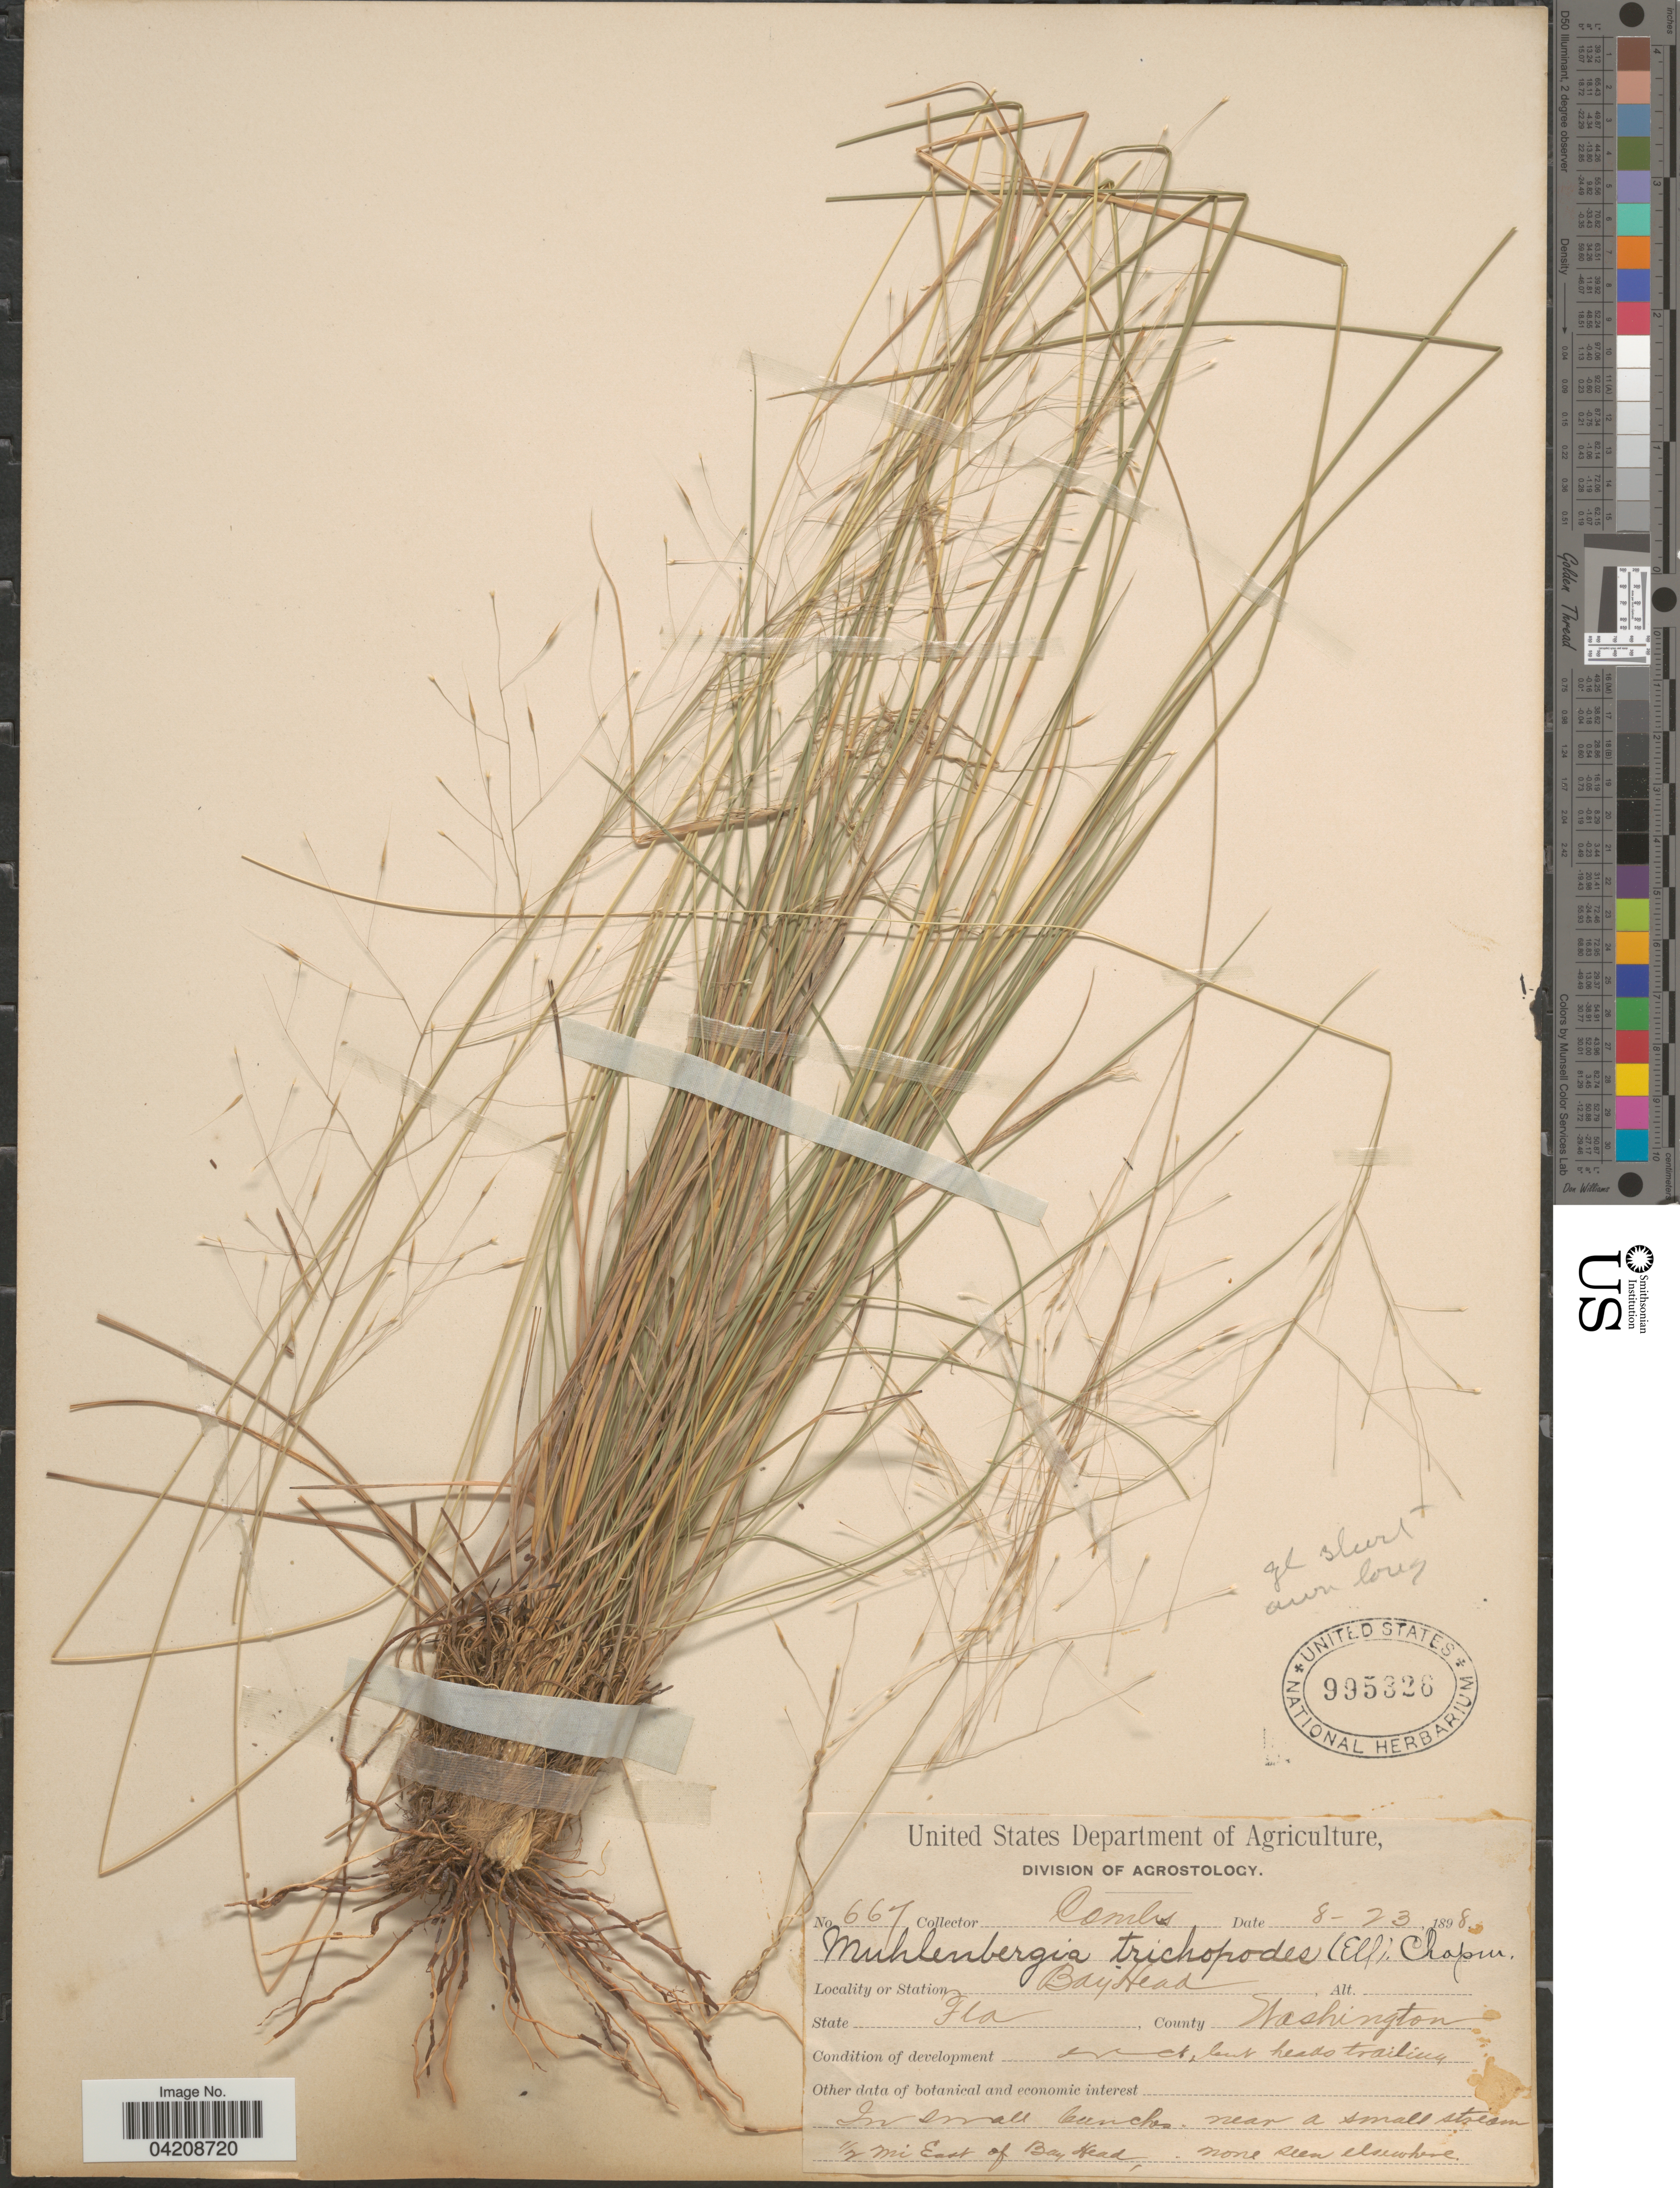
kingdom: Plantae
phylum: Tracheophyta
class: Liliopsida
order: Poales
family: Poaceae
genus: Muhlenbergia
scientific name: Muhlenbergia expansa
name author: Trin.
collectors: -. Combs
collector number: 667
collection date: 1898-08-23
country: United States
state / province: Florida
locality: Bay Head. County Washington. Near a small stream ½ mi East of Bay Head.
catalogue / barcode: US 995326